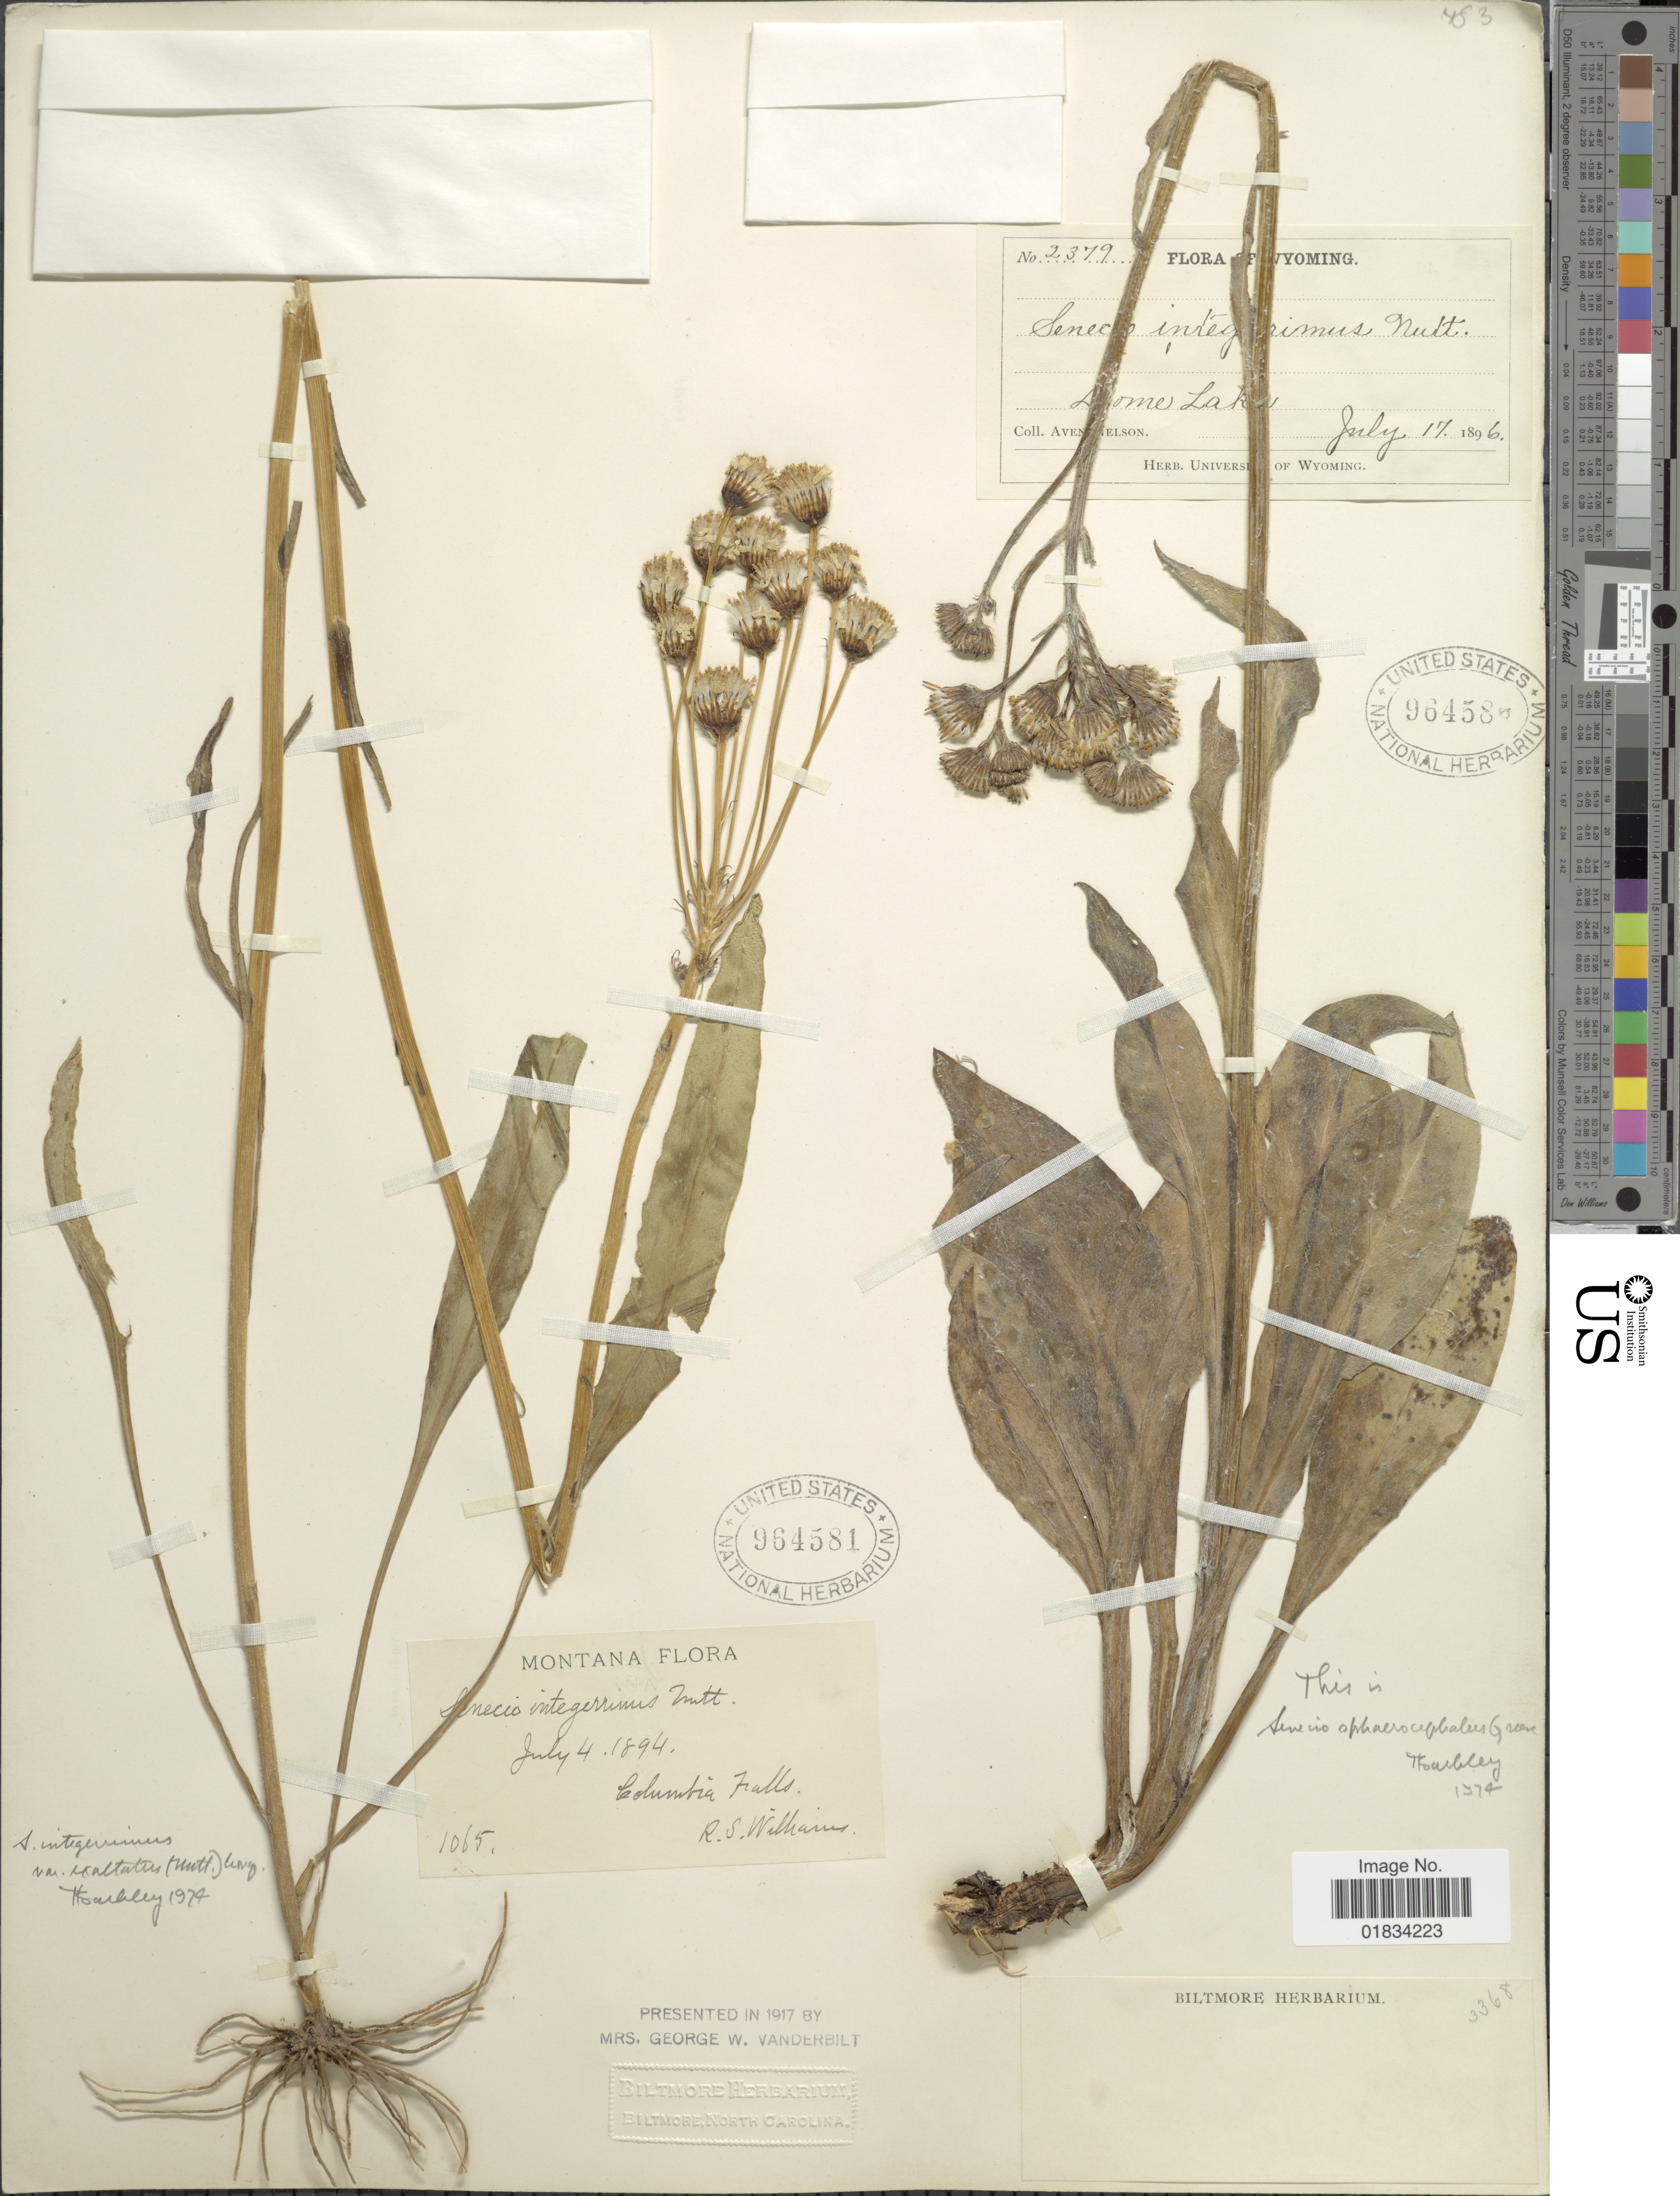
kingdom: Plantae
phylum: Tracheophyta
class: Magnoliopsida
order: Asterales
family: Asteraceae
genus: Senecio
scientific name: Senecio integerrimus var. exaltatus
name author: (Nutt.) Cronq.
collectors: R. S. Williams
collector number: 1065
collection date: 1894-07-04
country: United States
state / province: Montana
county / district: Flathead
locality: Columbia Falls.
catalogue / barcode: US 964581